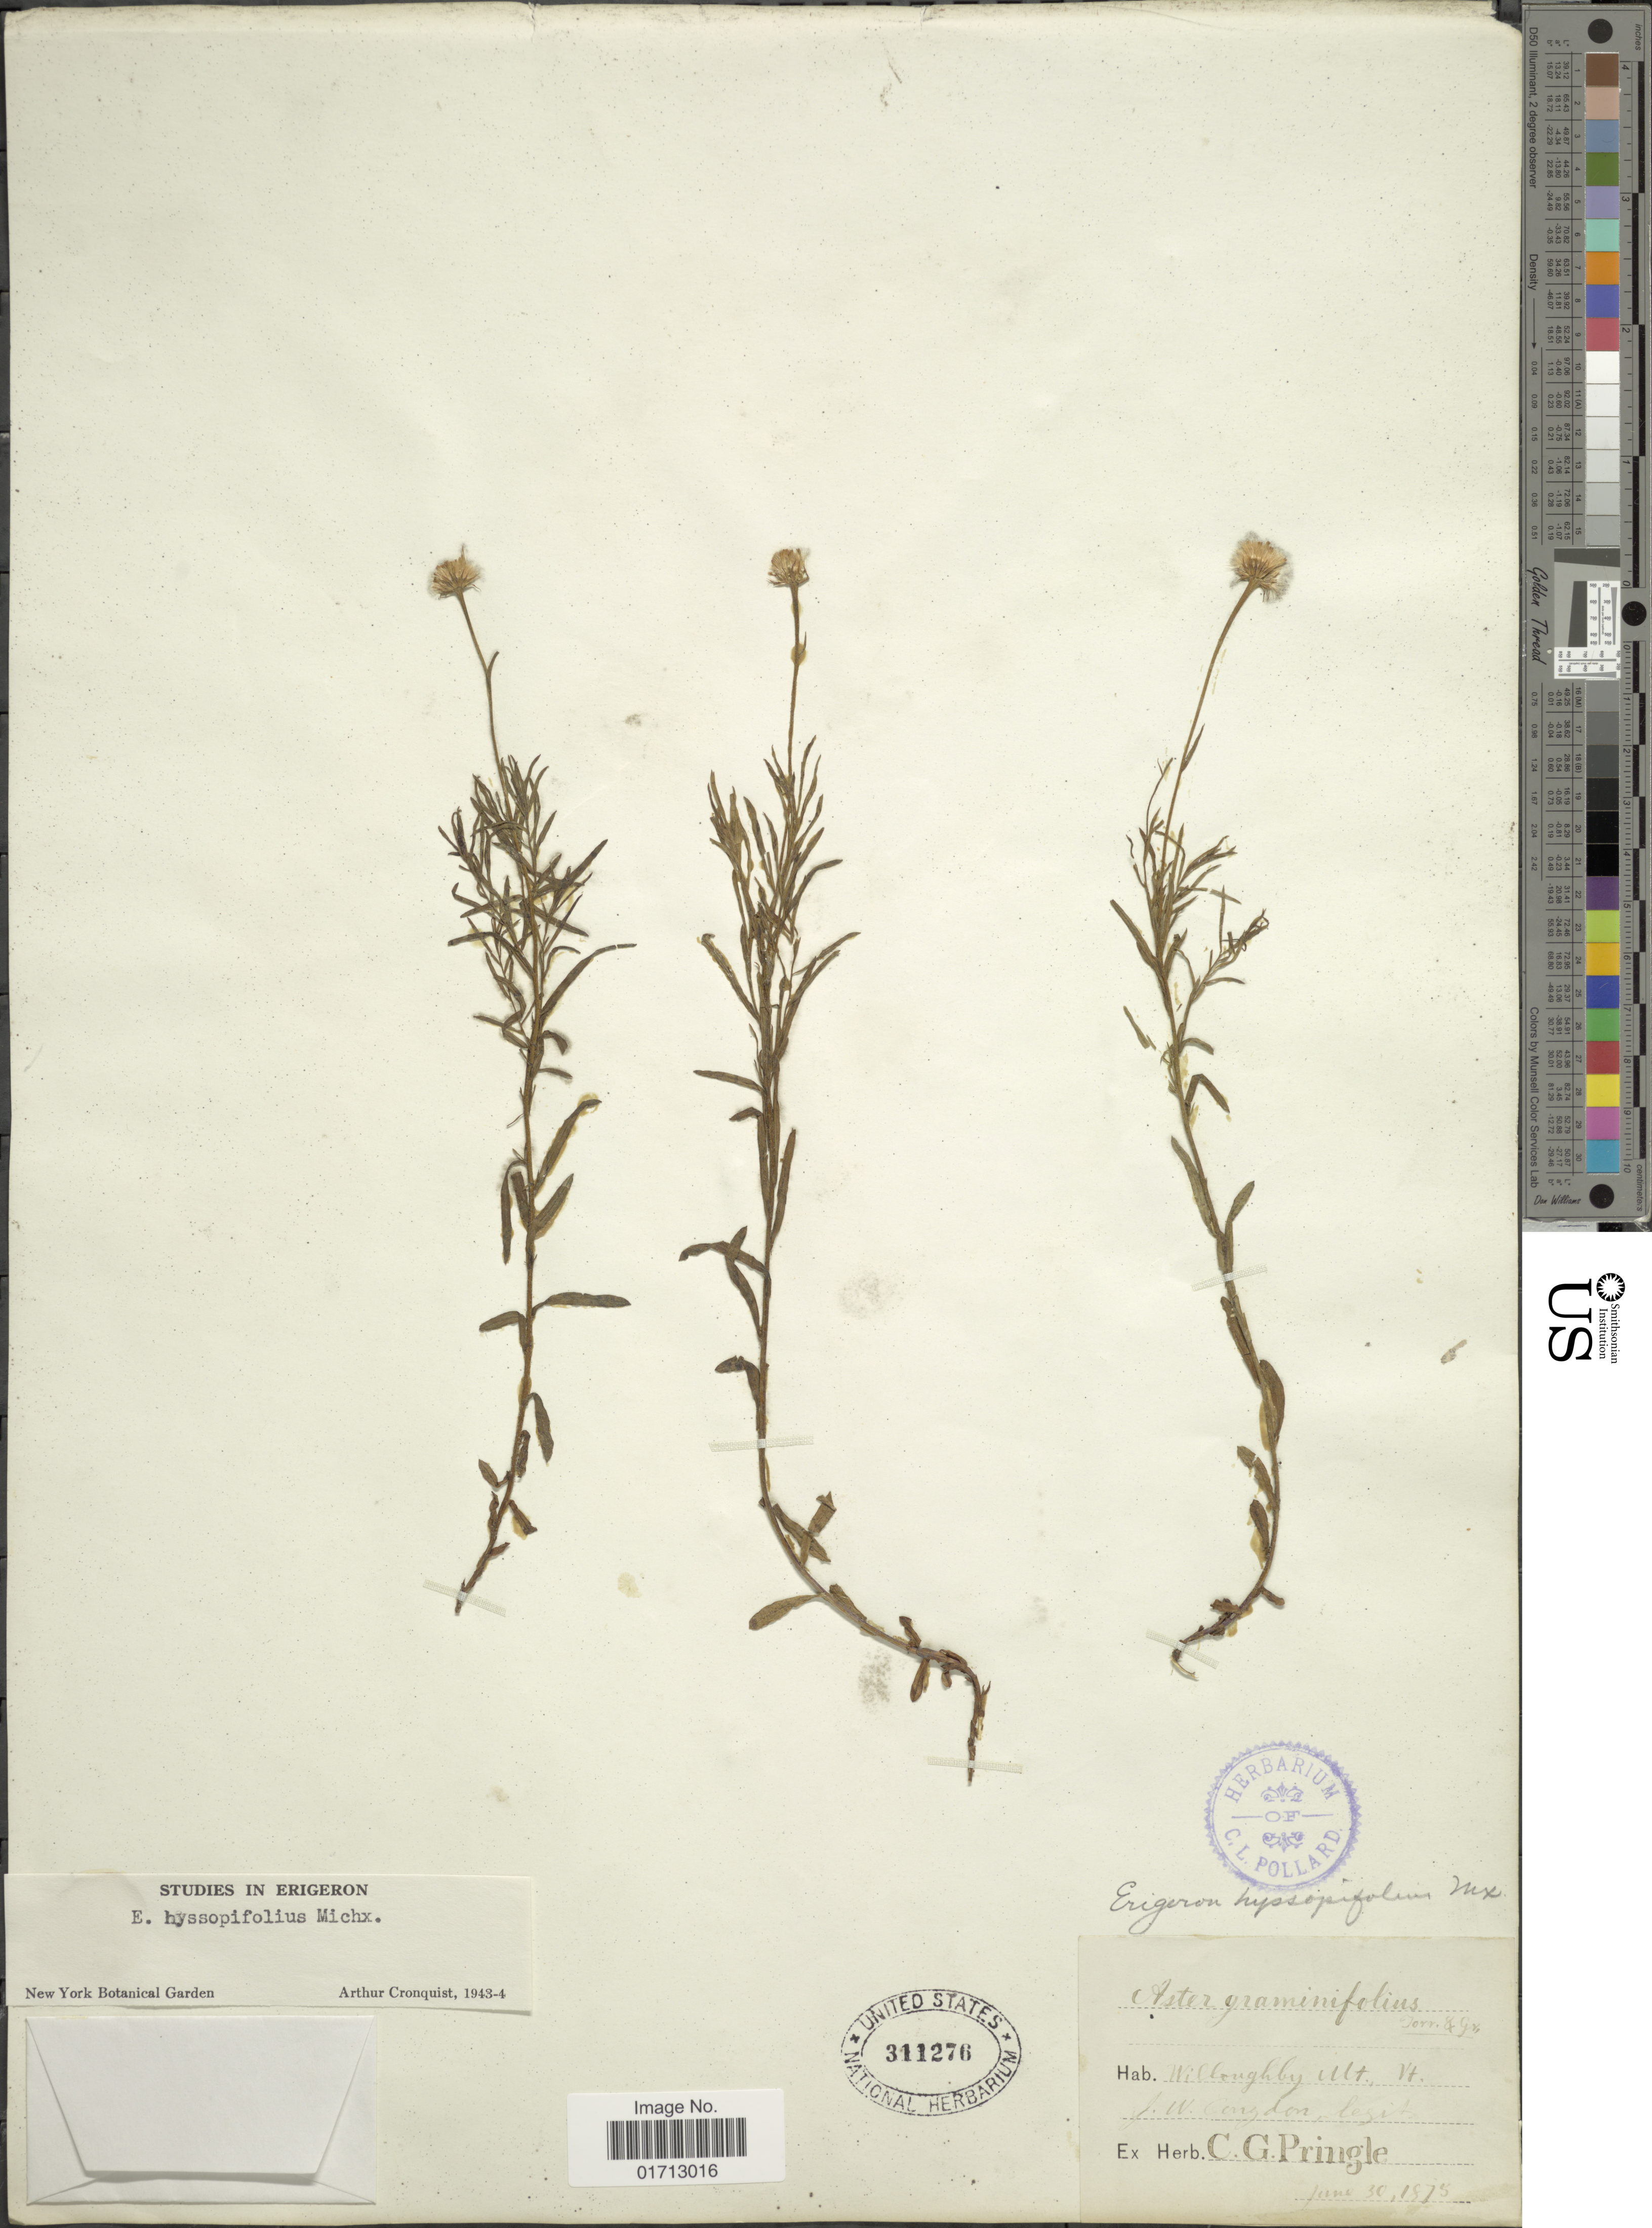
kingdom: Plantae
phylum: Tracheophyta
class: Magnoliopsida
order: Asterales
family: Asteraceae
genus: Erigeron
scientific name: Erigeron hyssopifolius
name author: Michx.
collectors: J. W. Congdon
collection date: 1975-06-30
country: United States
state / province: Vermont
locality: Willoughby Mt.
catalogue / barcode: US 311276